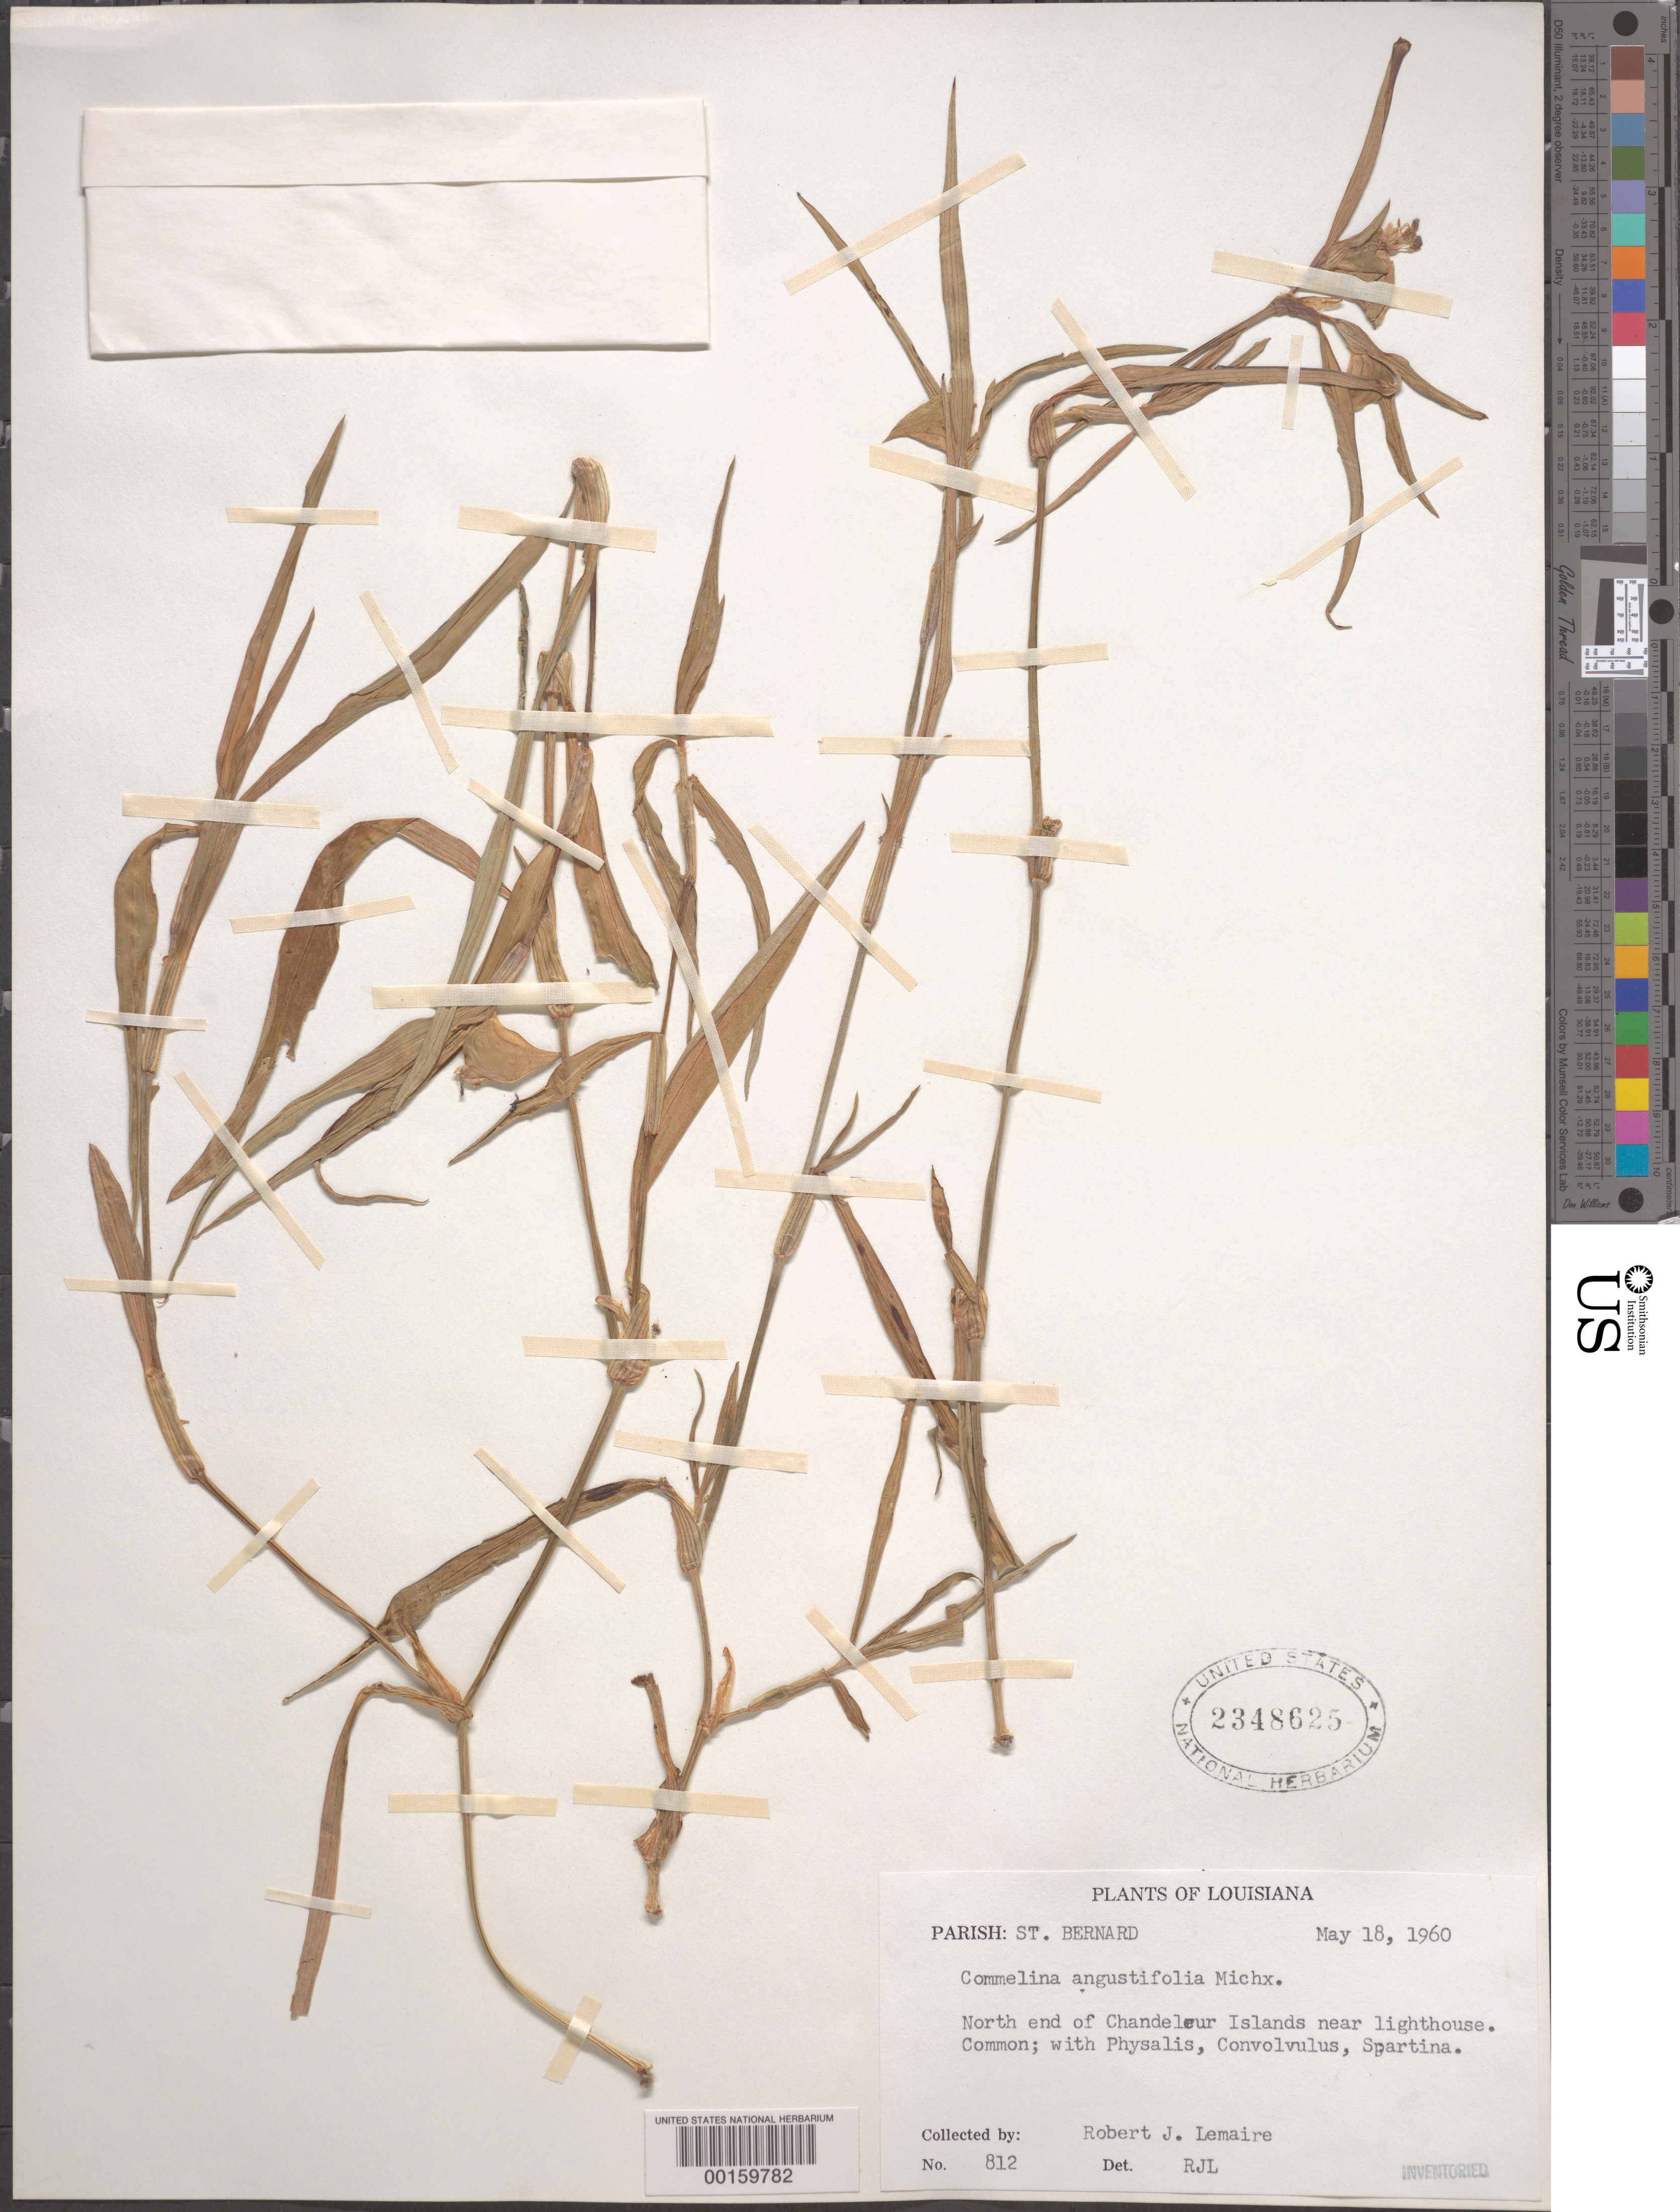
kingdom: Plantae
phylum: Tracheophyta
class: Liliopsida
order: Commelinales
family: Commelinaceae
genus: Commelina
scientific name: Commelina erecta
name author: L.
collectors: R. J. Lemaire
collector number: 812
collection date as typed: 18 May 1960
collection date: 1960-05-18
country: United States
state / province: Louisiana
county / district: Saint Bernard Parish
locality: N end of chandeleur islands near lighthouse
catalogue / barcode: US 2348625